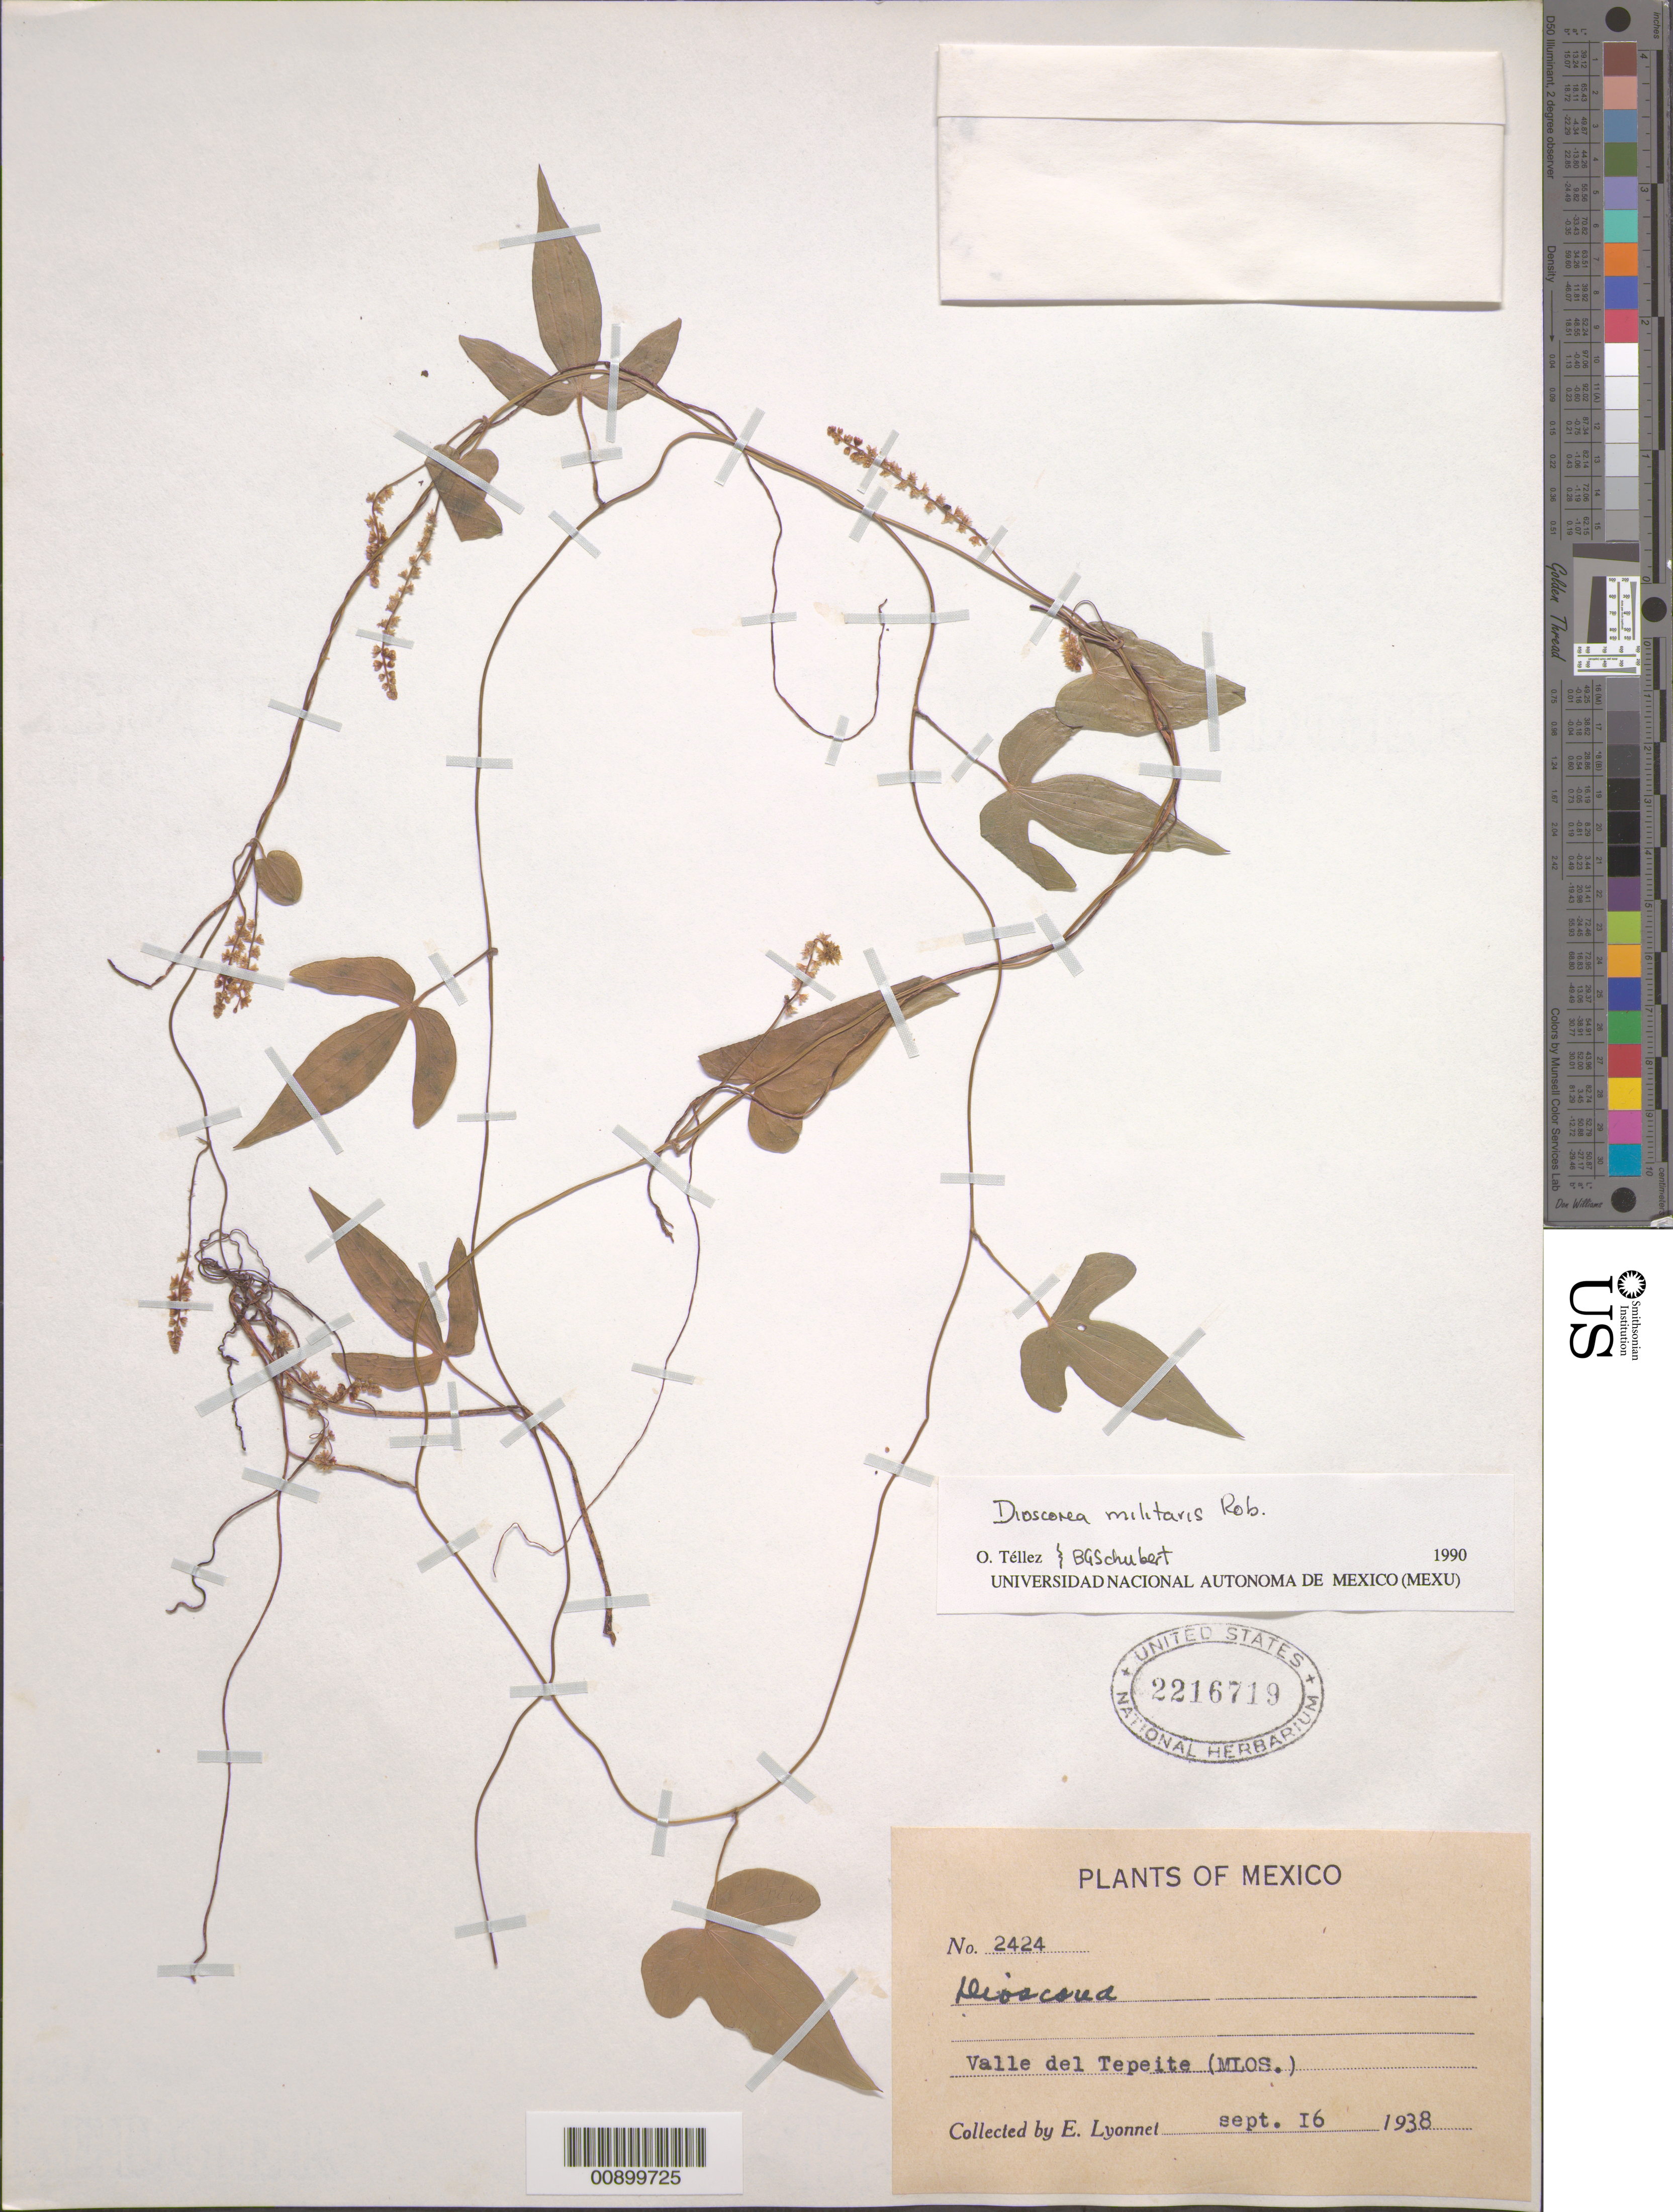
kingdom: Plantae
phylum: Tracheophyta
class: Liliopsida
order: Dioscoreales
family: Dioscoreaceae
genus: Dioscorea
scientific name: Dioscorea militaris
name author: B.L. Rob.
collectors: Bro. E. Lyonnet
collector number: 2424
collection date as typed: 16 Sep 1938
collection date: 1938-09-16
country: Mexico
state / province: Morelos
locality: Valle del tepeite (Morelos).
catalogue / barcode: US 2216719